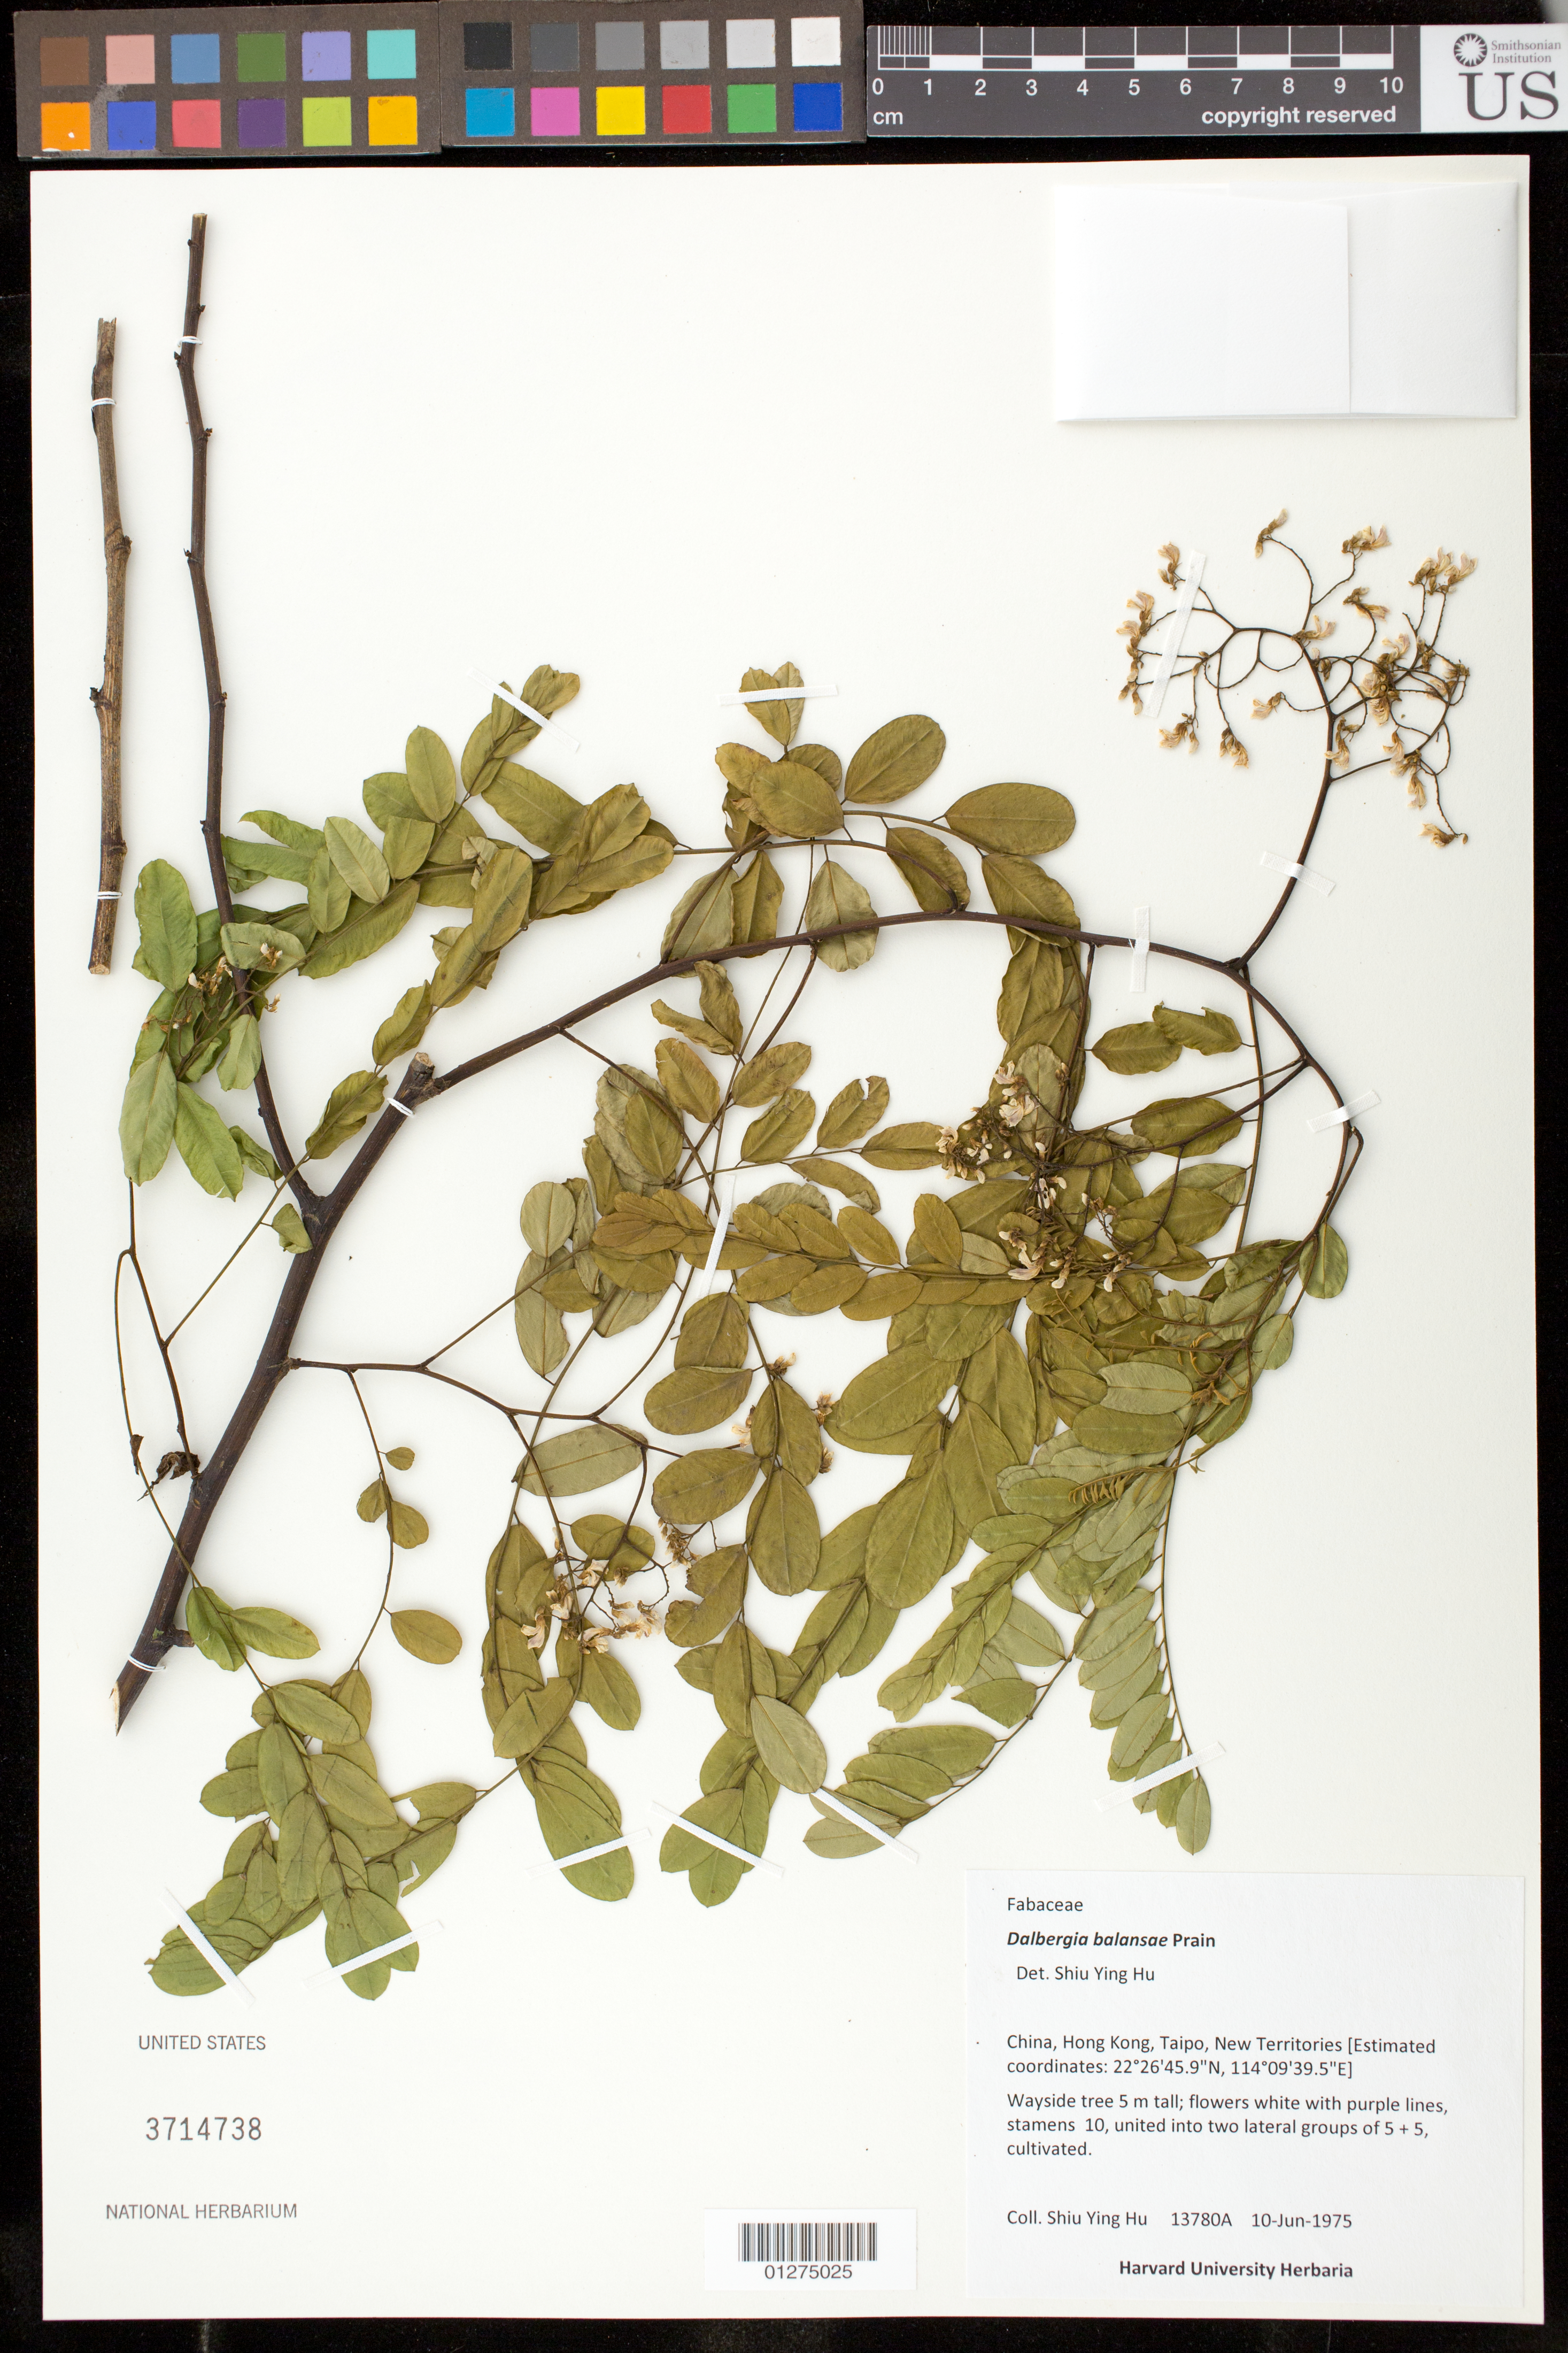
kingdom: Plantae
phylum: Tracheophyta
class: Magnoliopsida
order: Fabales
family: Fabaceae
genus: Dalbergia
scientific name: Dalbergia balansae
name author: Prain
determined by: Hu, S. Y.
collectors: S. Y. Hu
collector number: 13780A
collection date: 1975-06-10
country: China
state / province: Hong Kong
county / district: New Territories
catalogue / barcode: US 3714738